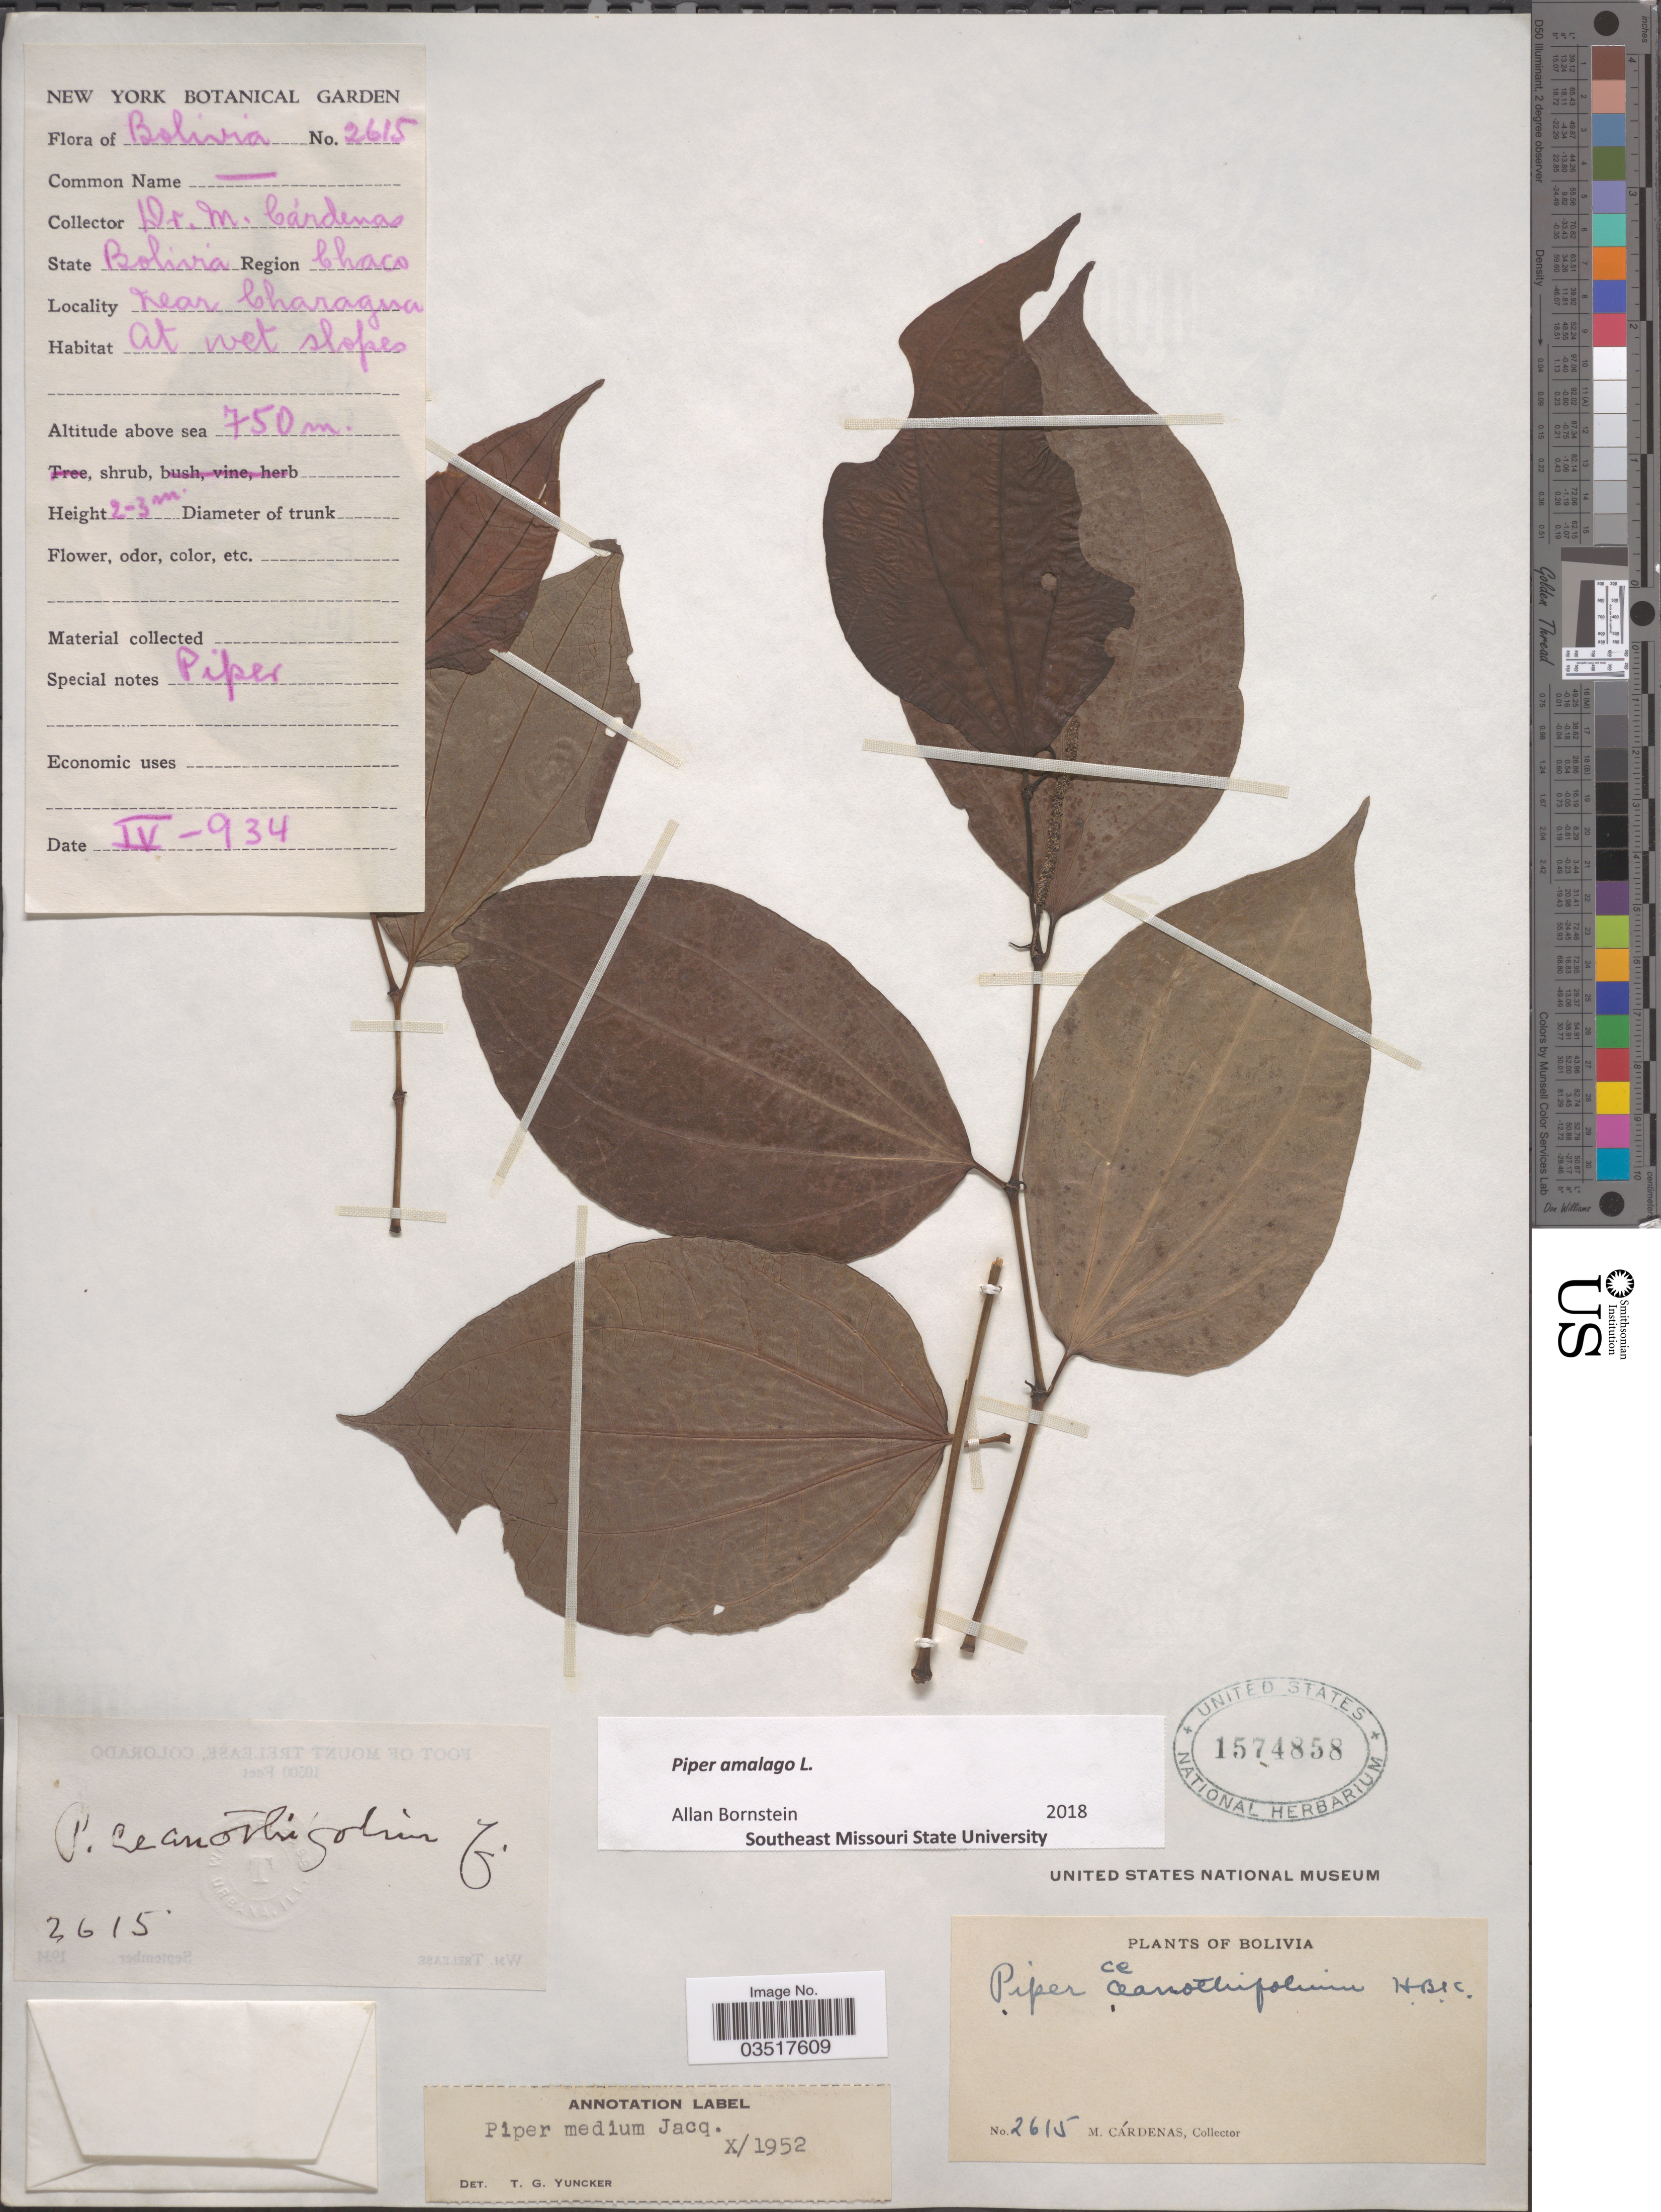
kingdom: Plantae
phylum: Tracheophyta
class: Magnoliopsida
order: Piperales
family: Piperaceae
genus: Piper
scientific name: Piper amalago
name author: L.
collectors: M. Cárdenas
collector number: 2615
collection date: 1934-04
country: Bolivia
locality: Region Chaco. Near Charagua.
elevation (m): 750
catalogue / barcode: US 1574858